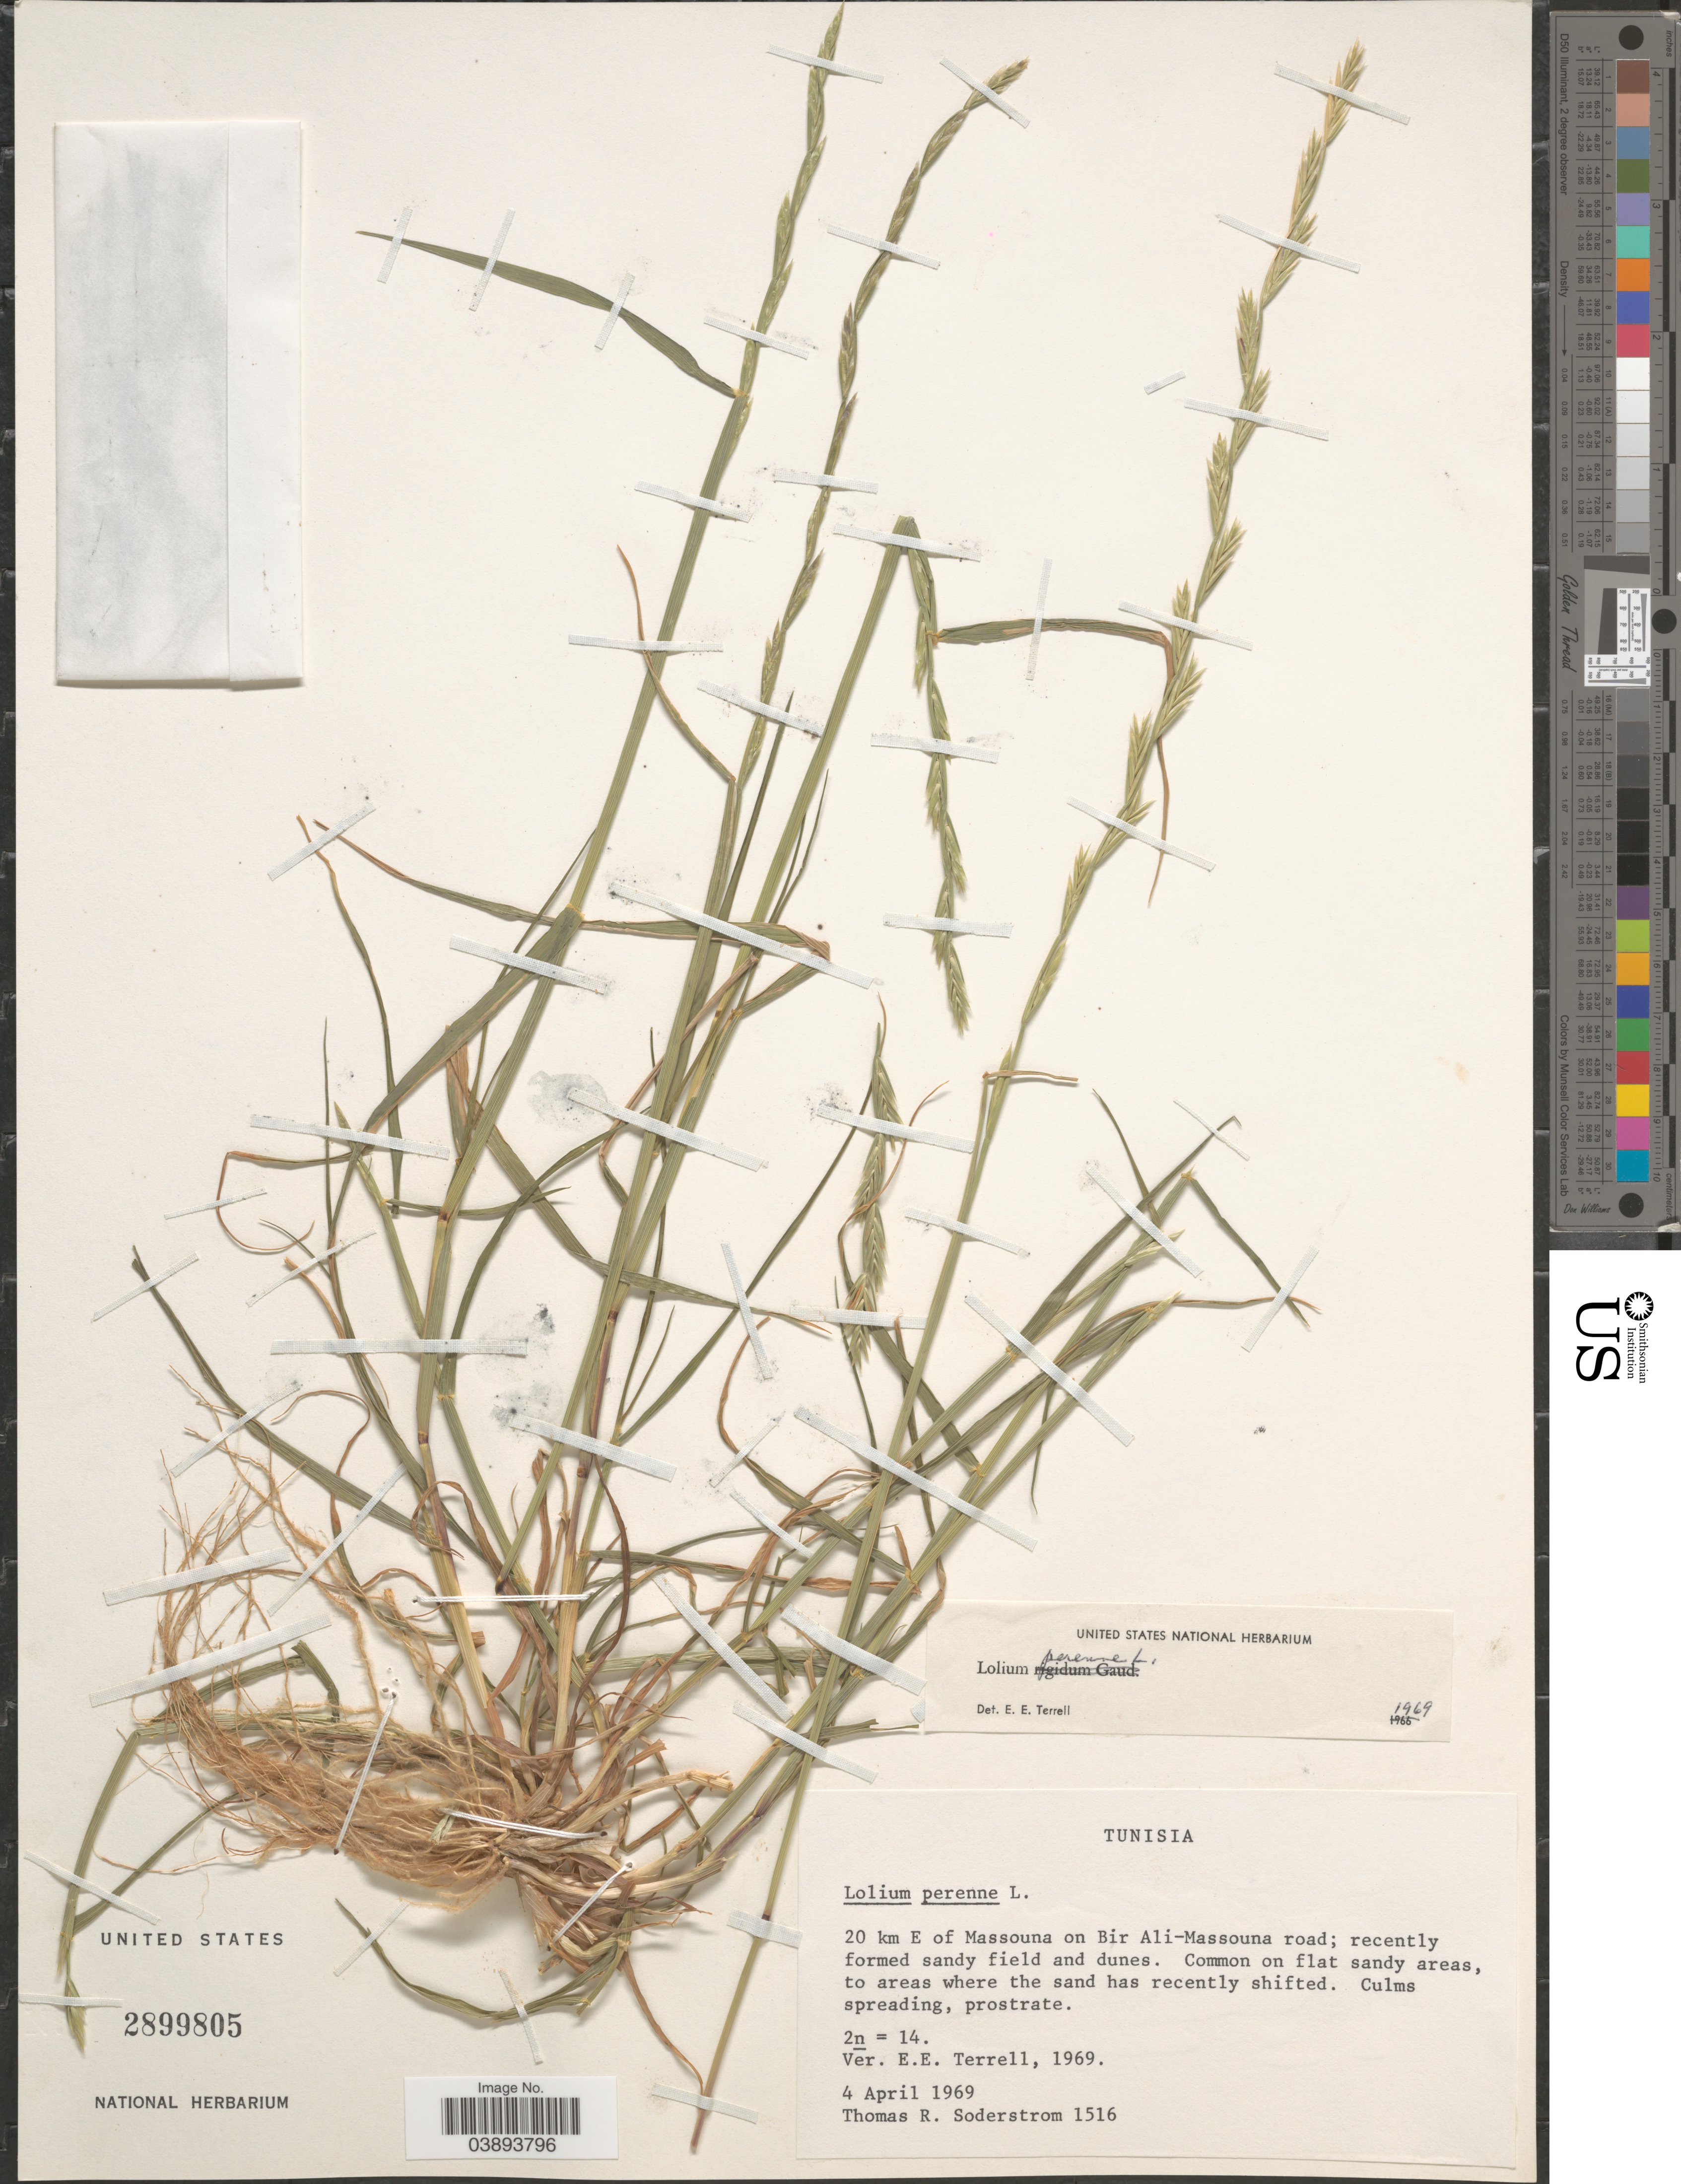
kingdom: Plantae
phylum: Tracheophyta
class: Liliopsida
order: Poales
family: Poaceae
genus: Lolium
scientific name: Lolium perenne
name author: L.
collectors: T. R. Soderstrom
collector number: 1516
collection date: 1969-04-04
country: Tunisia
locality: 20 km E of Massouna on Bir Ali-Massouna road.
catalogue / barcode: US 2899805